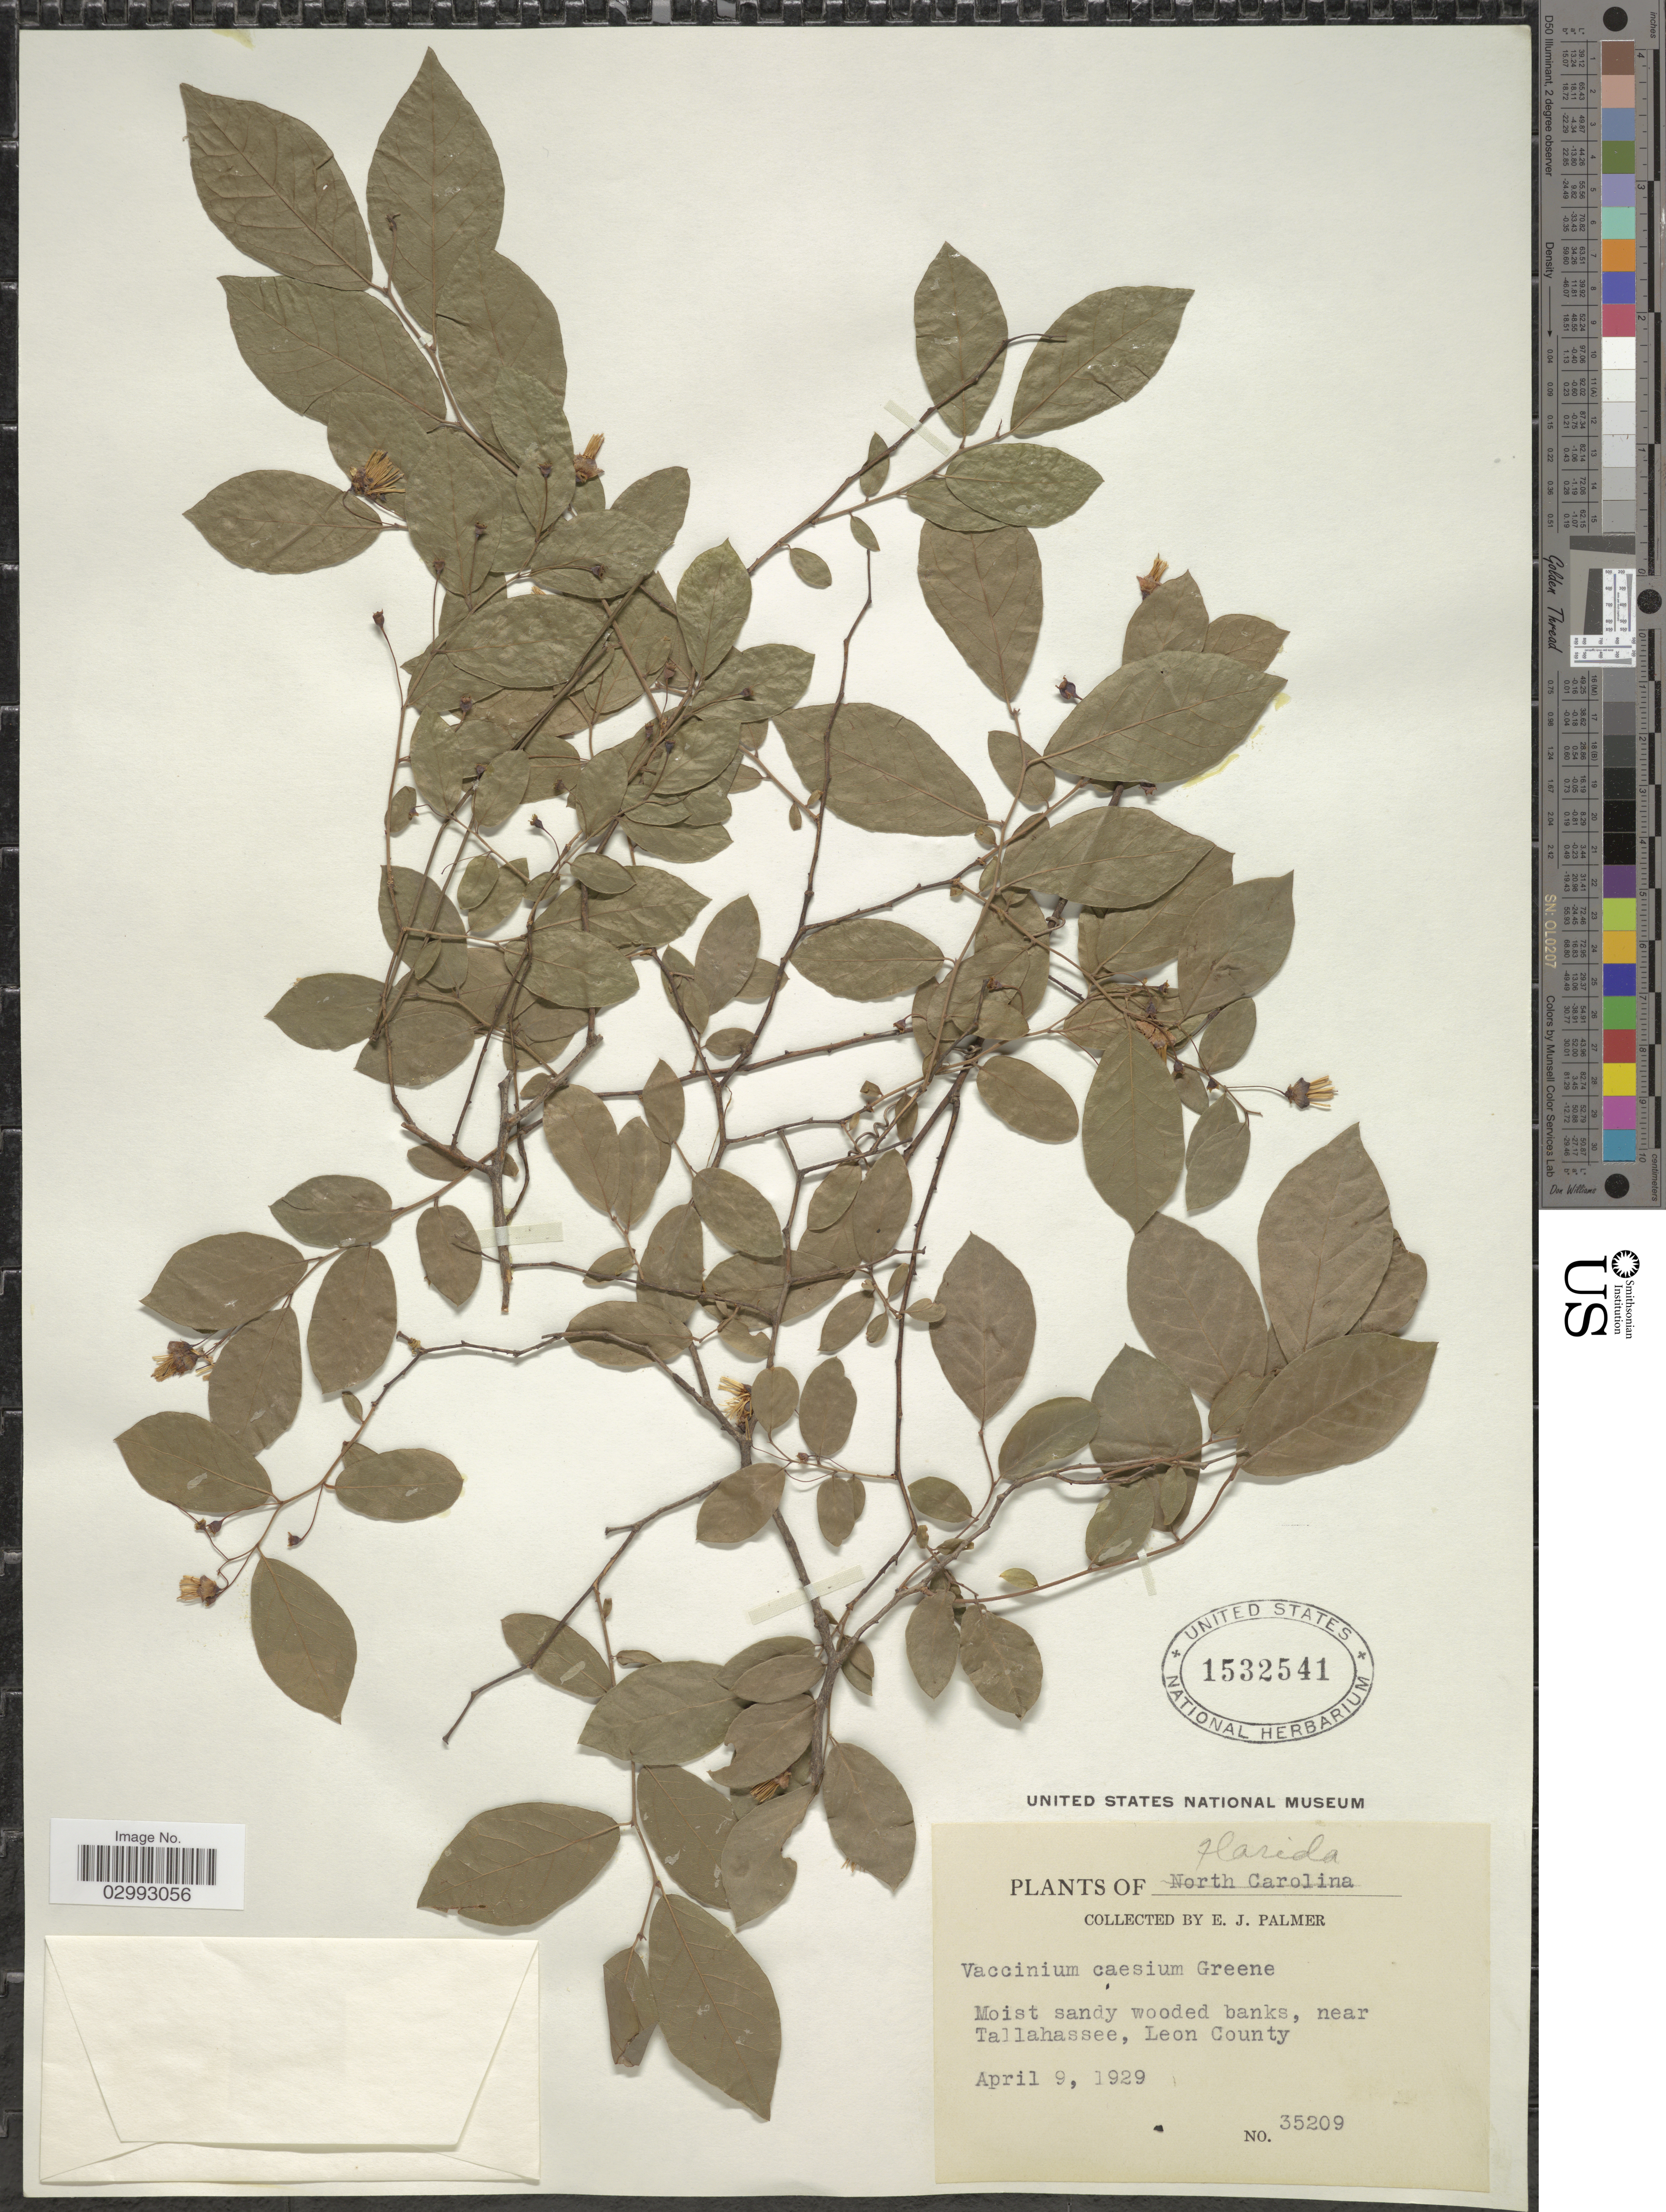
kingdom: Plantae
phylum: Tracheophyta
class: Magnoliopsida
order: Ericales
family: Ericaceae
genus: Polycodium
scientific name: Polycodium caesium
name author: (Greene) Greene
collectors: E. J. Palmer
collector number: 35209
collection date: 1929-04-09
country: United States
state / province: Florida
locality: Near Tallahassee, Leon County.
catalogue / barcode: US 1532541